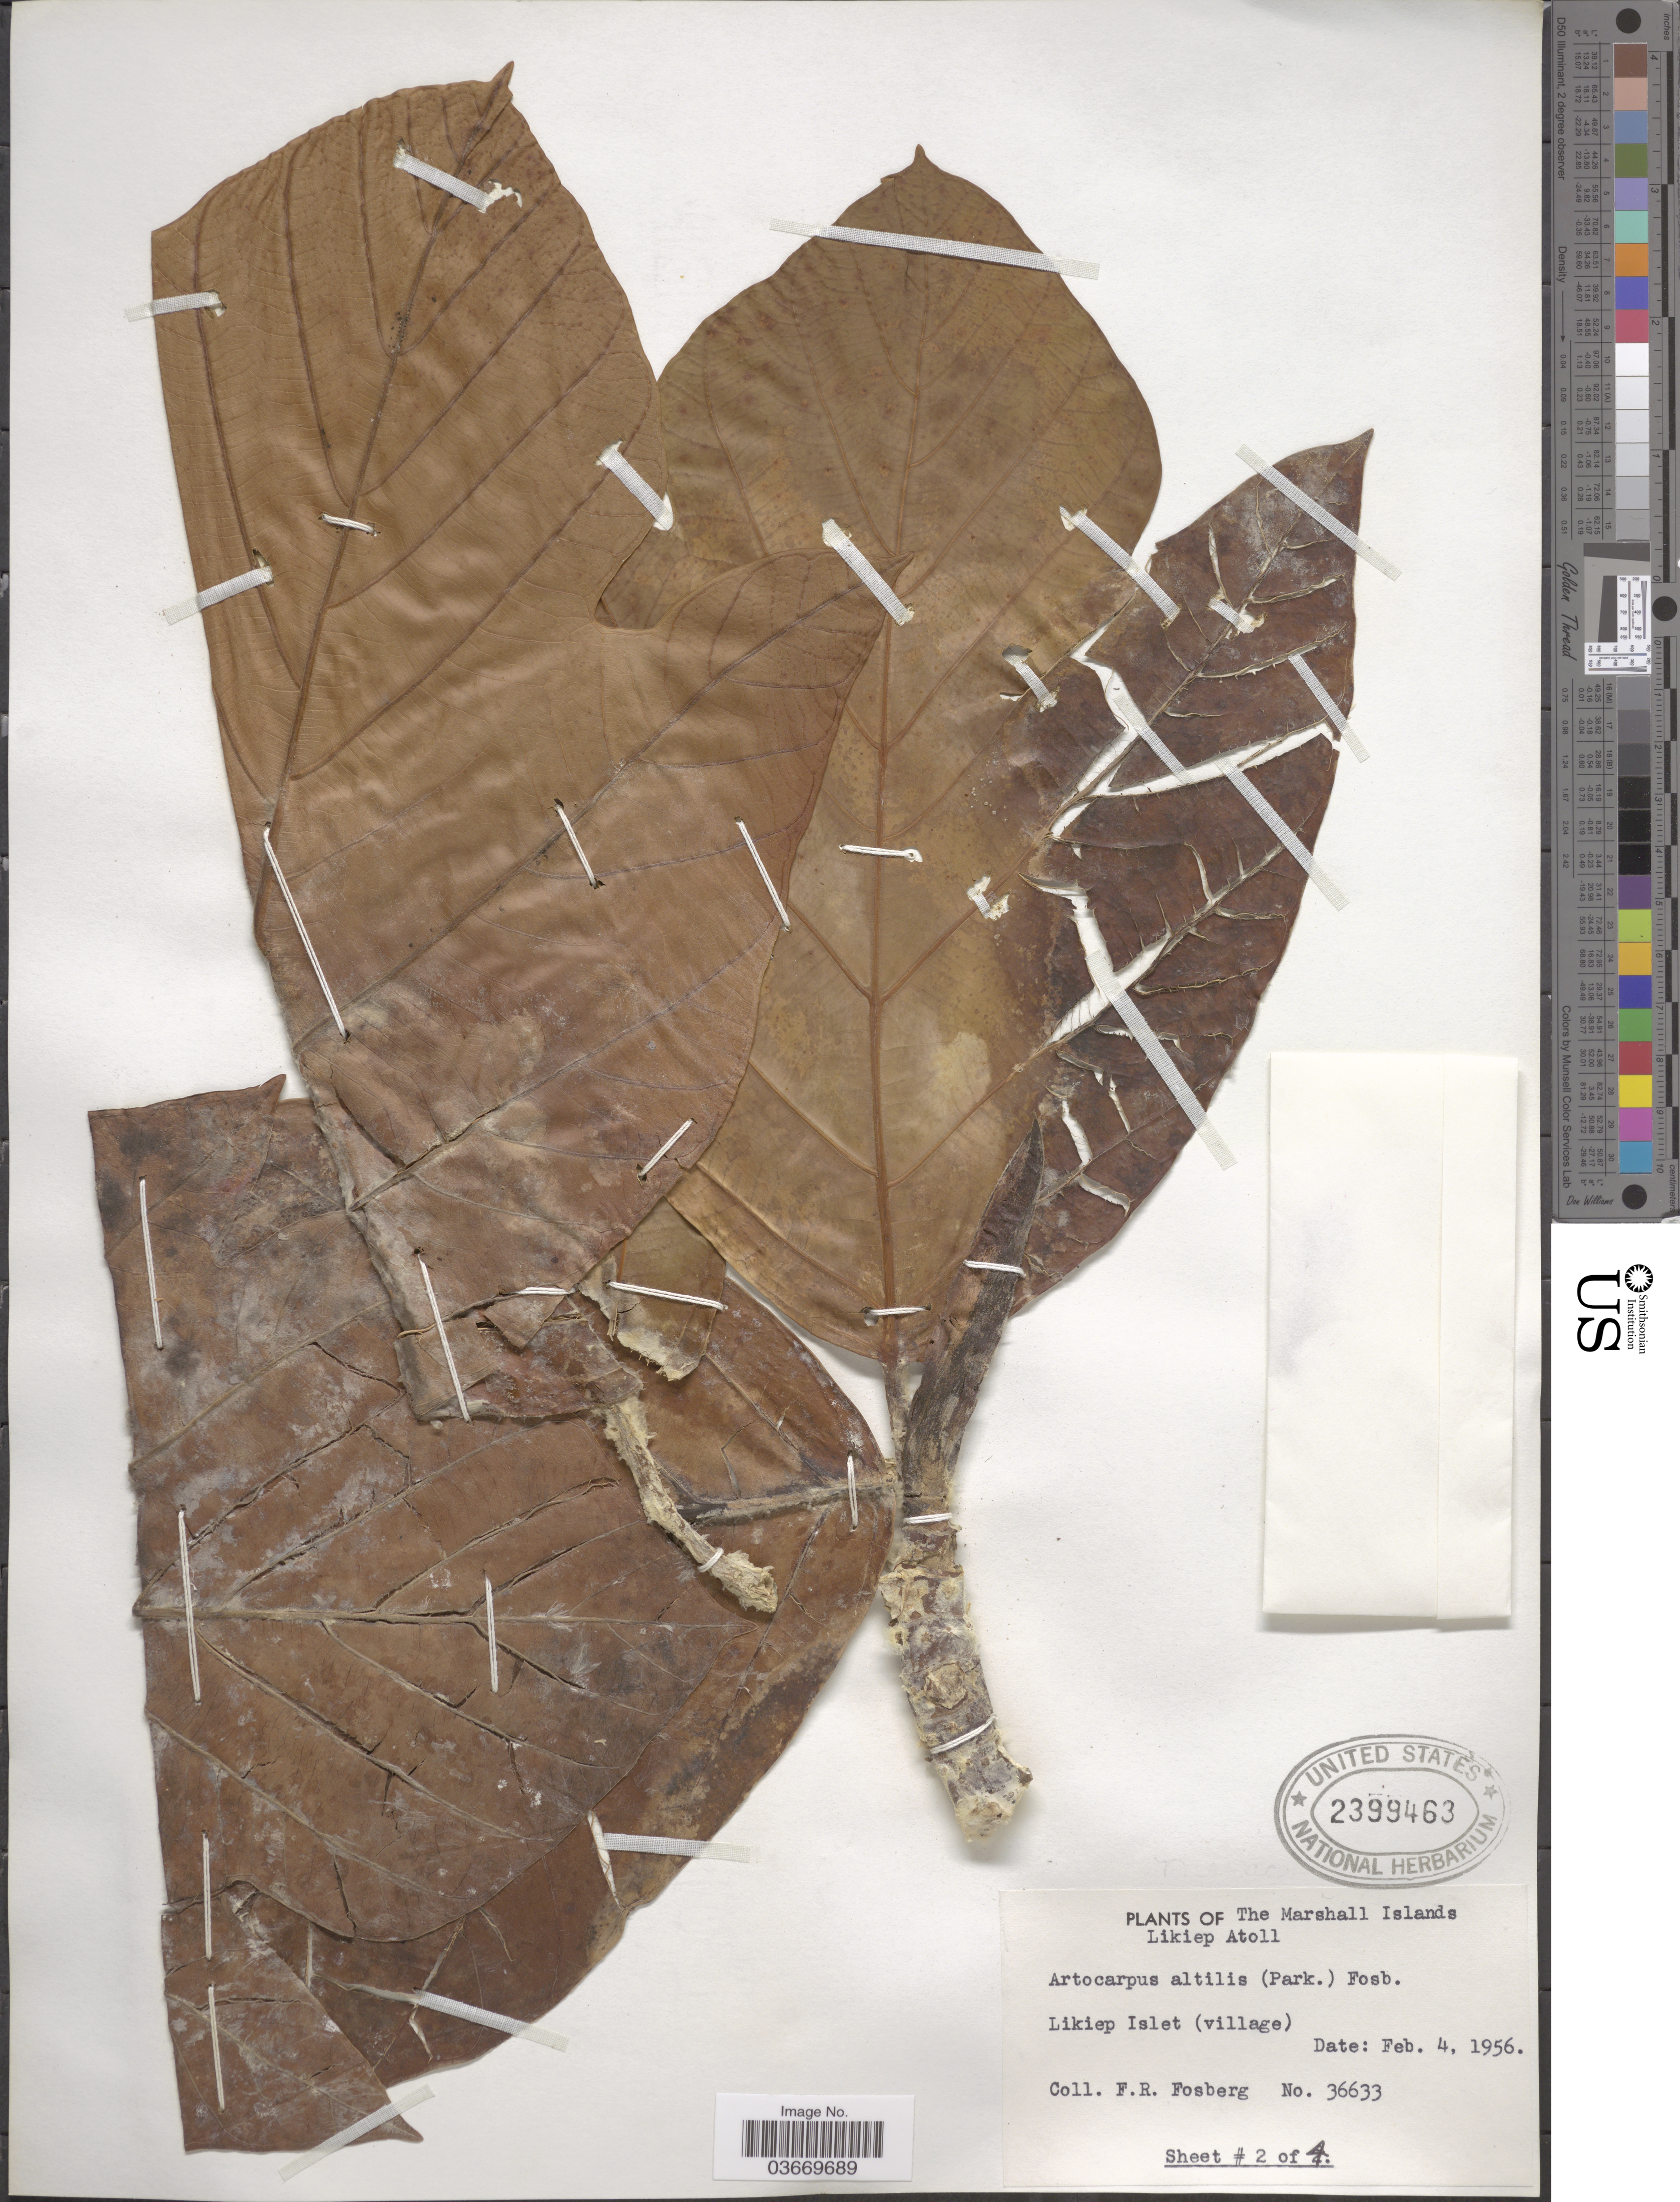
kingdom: Plantae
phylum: Tracheophyta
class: Magnoliopsida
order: Rosales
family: Moraceae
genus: Artocarpus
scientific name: Artocarpus altilis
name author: (Parkinson) Fosberg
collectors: F. R. Fosberg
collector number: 36633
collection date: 1956-02-04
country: Marshall Islands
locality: The Marshall Islands. Likiep Atoll. Likiep Islet (village).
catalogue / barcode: US 2399463